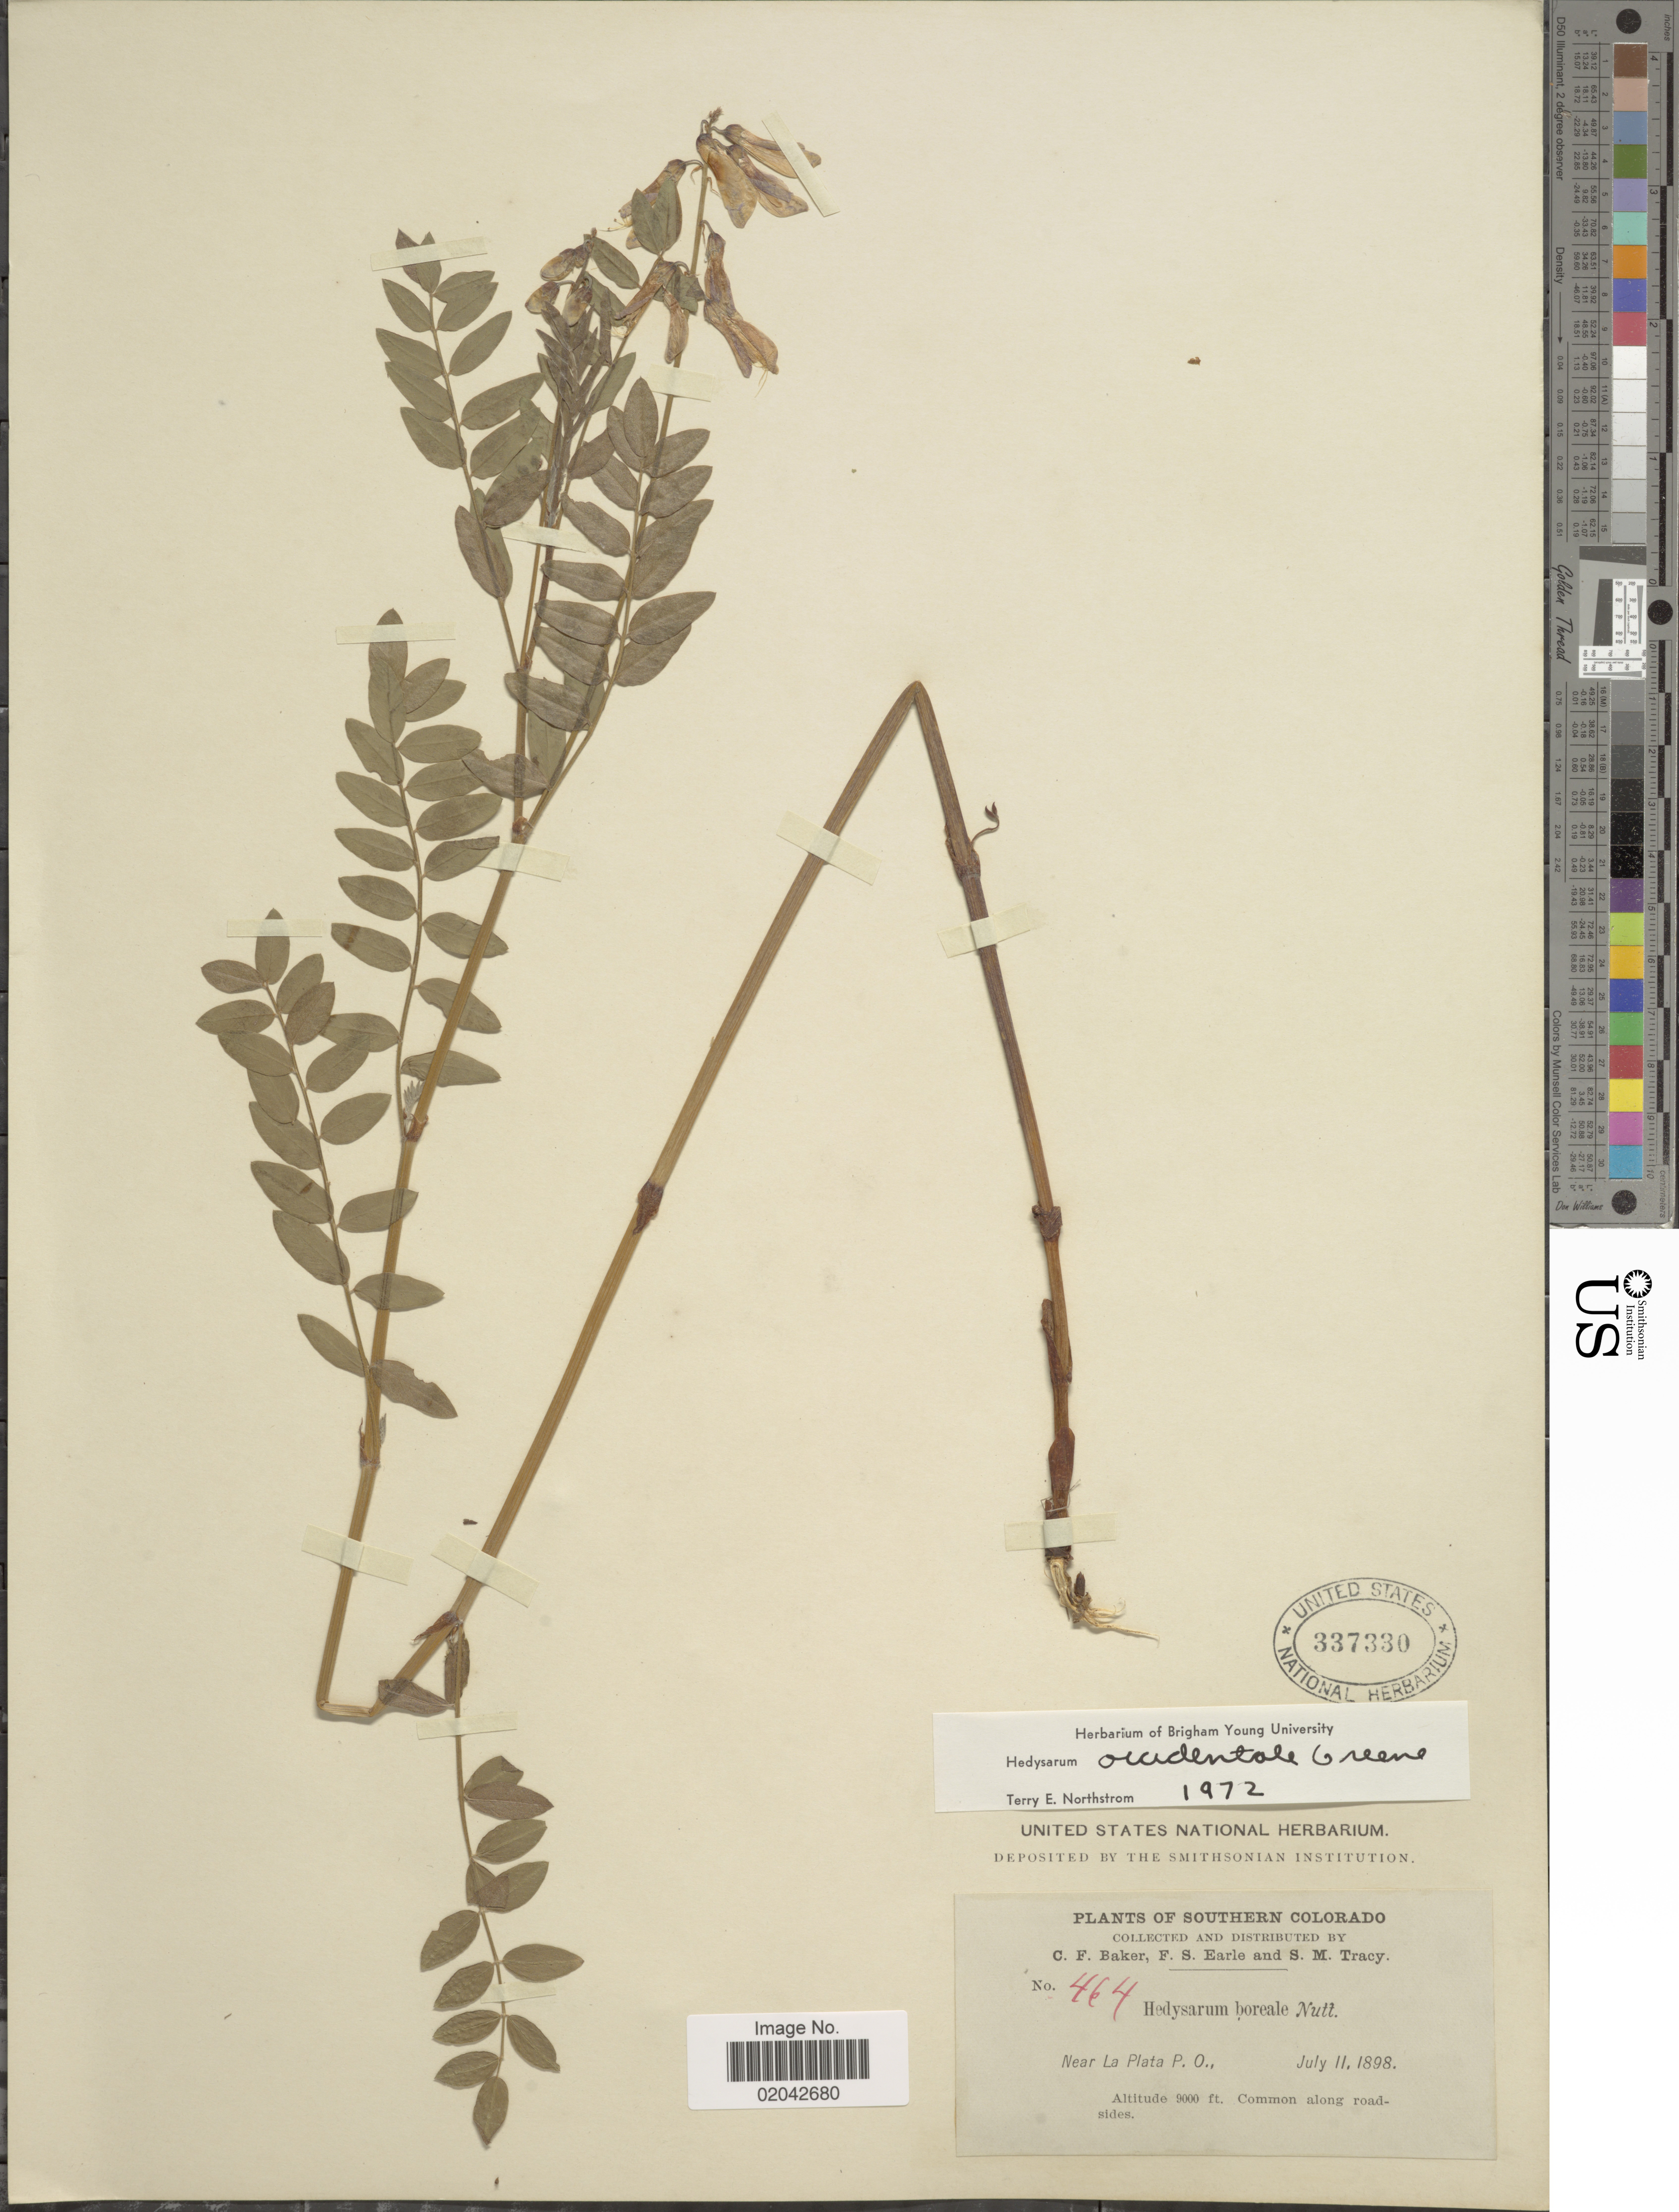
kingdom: Plantae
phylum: Tracheophyta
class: Magnoliopsida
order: Fabales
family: Fabaceae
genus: Hedysarum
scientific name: Hedysarum occidentale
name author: Greene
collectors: C. F. Baker, F. S. Earle & S. M. Tracy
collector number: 464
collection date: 1898-07-11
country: United States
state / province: Colorado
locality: Southern Colorado, Near La Plata P. O., common along roadsides.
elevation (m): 2743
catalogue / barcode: US 337330